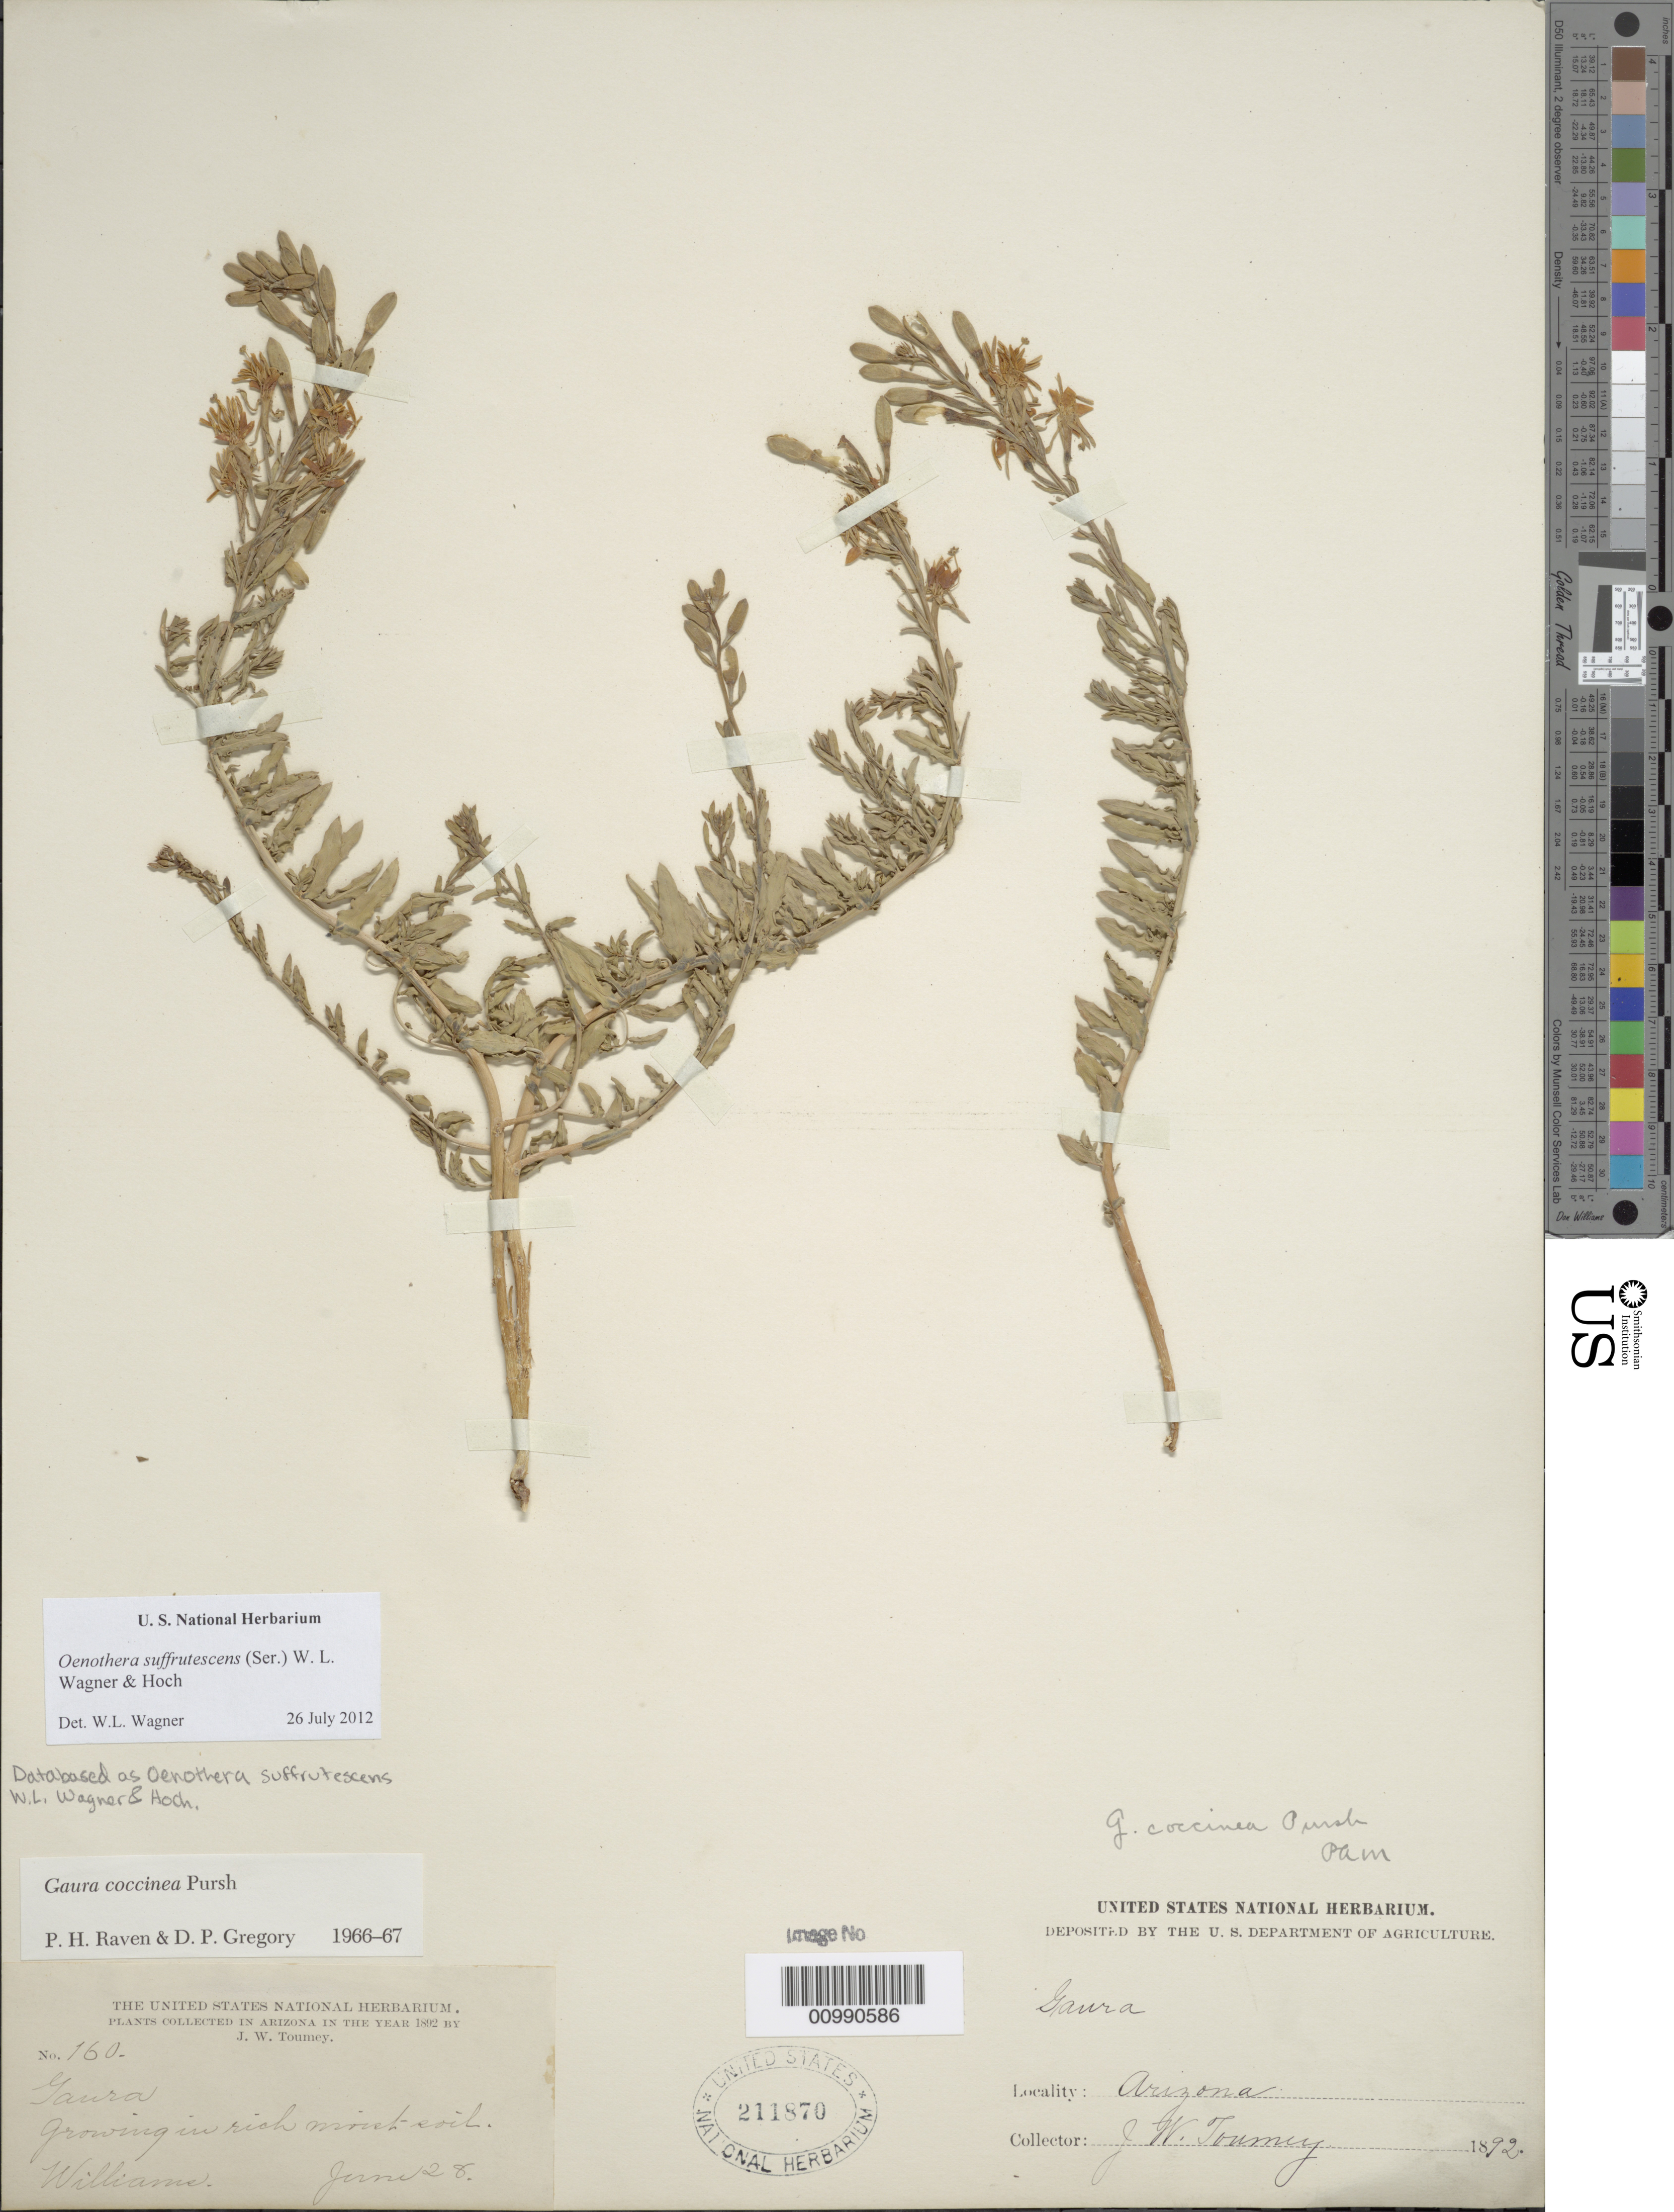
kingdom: Plantae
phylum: Tracheophyta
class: Magnoliopsida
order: Myrtales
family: Onagraceae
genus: Oenothera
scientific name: Oenothera suffrutescens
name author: (Ser.) W.L. Wagner & Hoch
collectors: J. W. Toumey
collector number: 160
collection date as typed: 28 Jun 1892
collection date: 1892-06-28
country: United States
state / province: Arizona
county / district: Coconino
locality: Williams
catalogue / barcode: US 211870